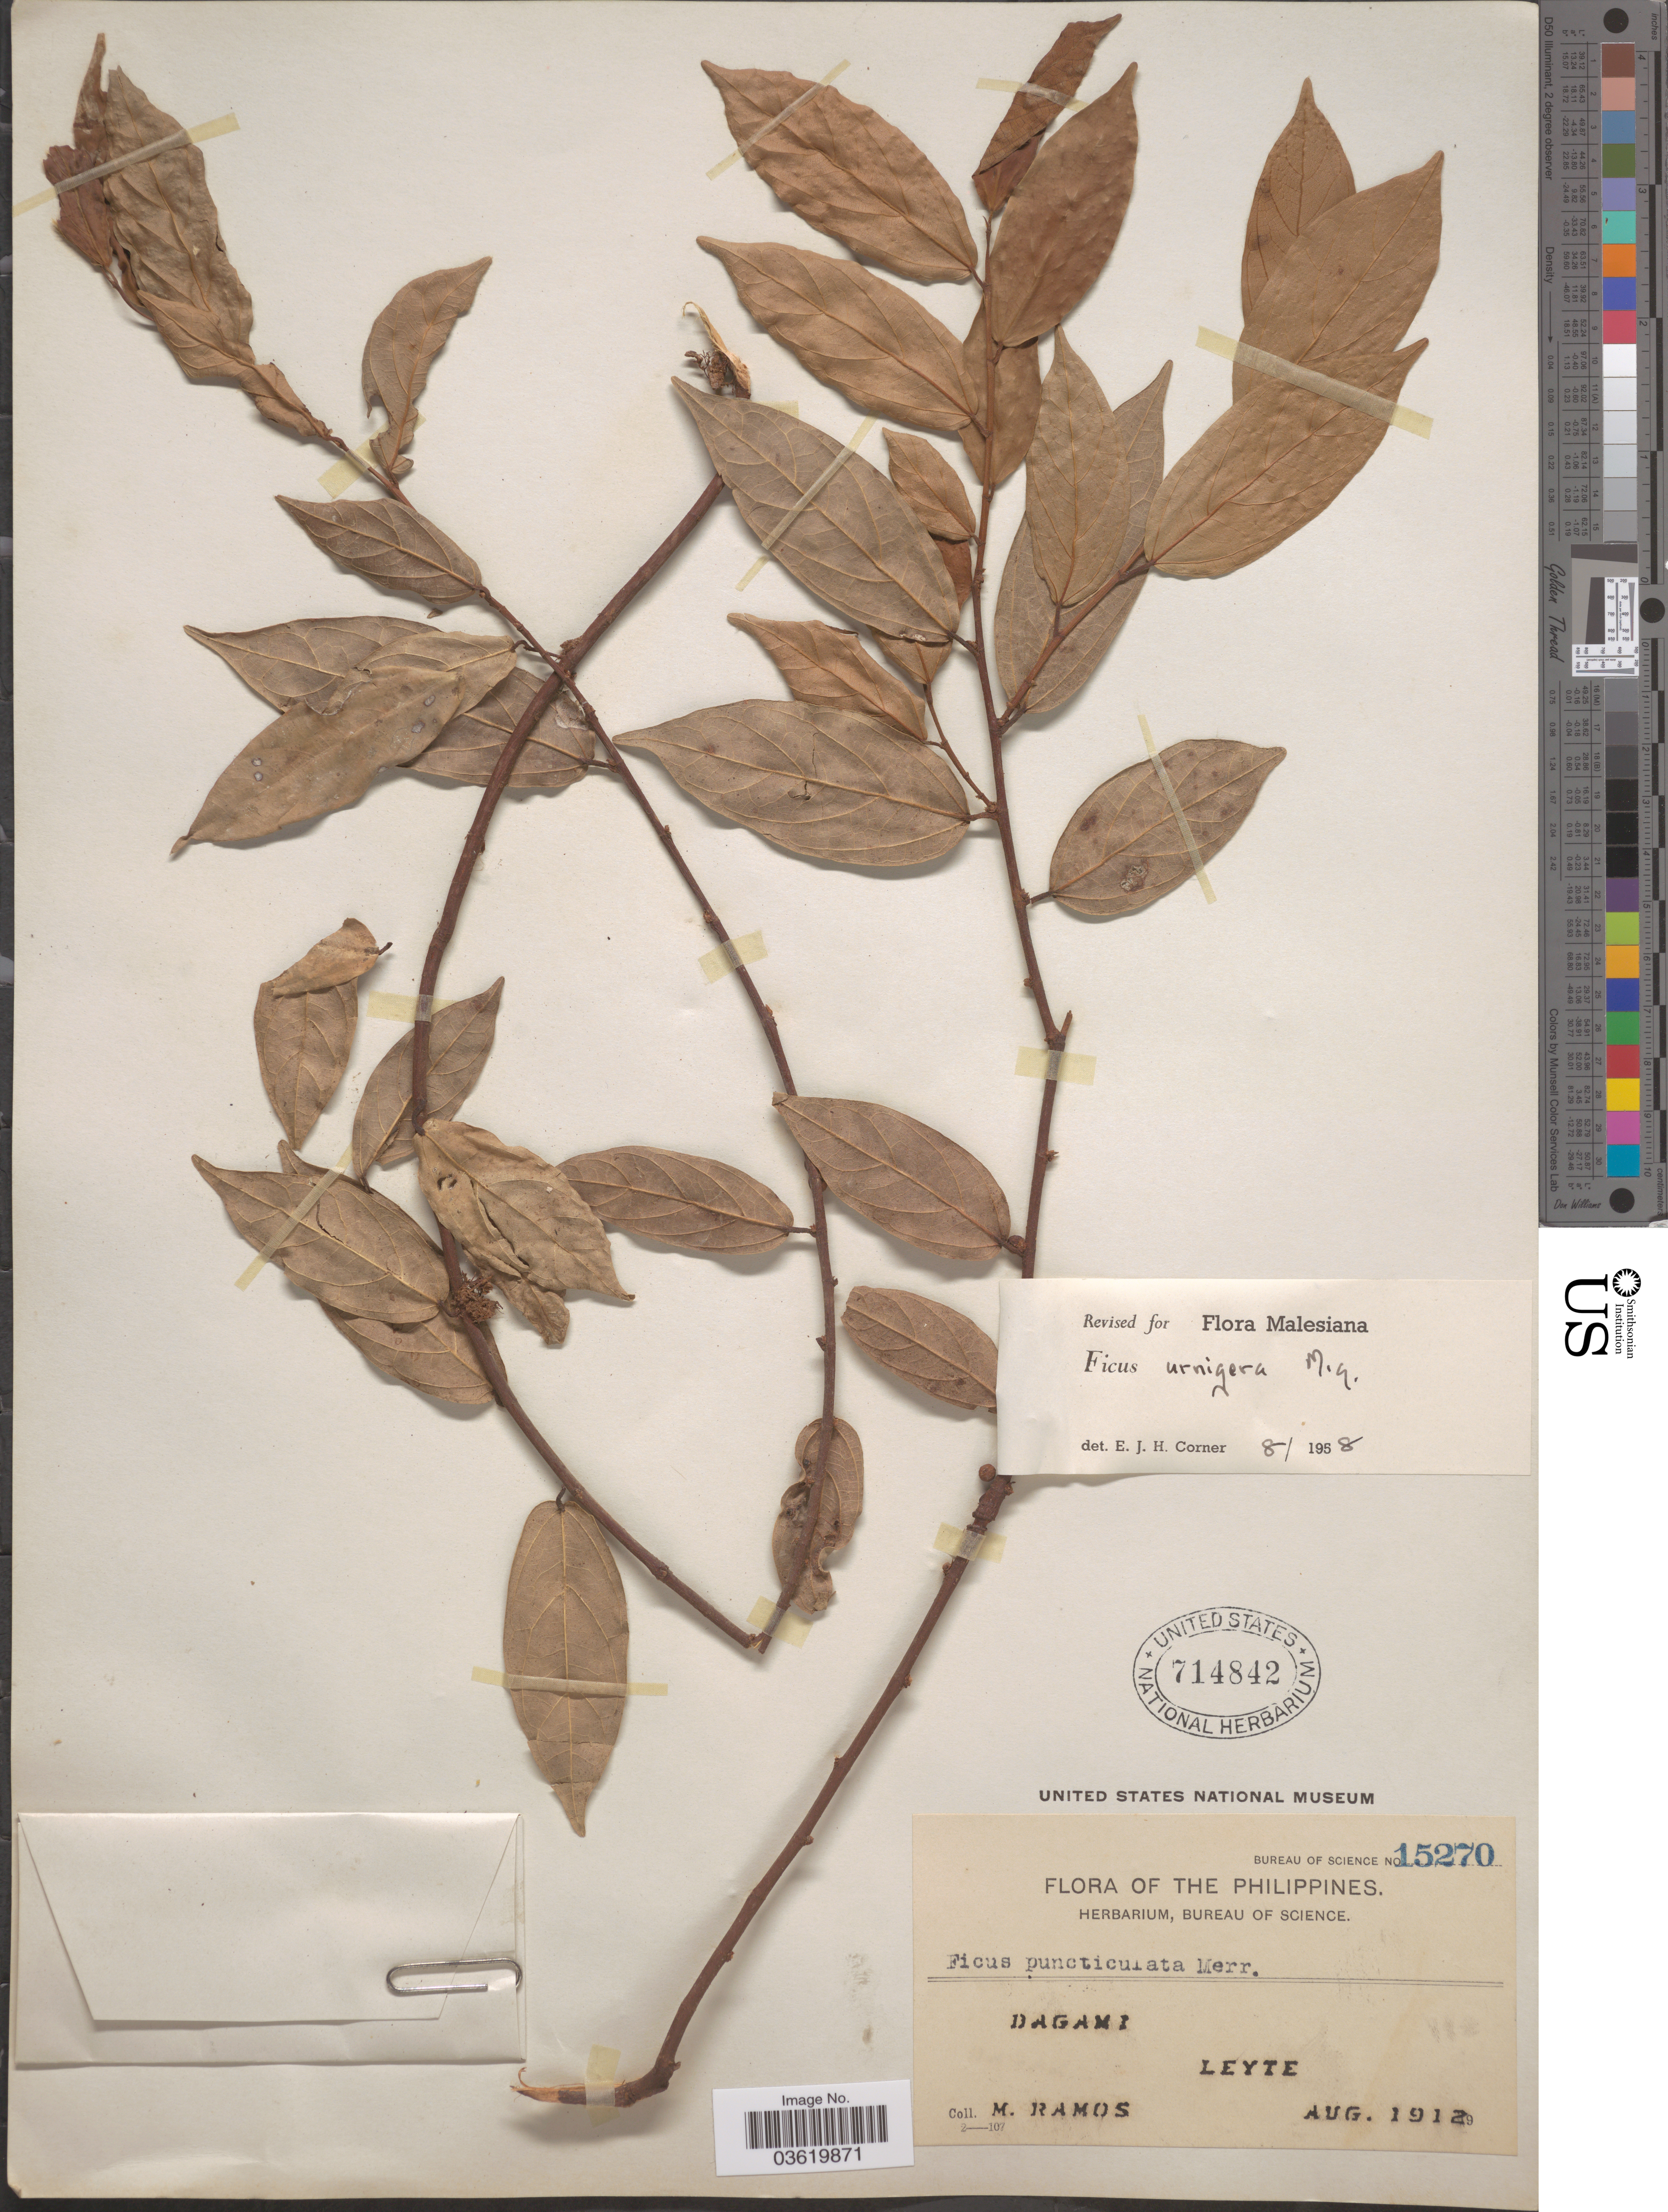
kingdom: Plantae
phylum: Tracheophyta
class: Magnoliopsida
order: Rosales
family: Moraceae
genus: Ficus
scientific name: Ficus urnigera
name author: Miq.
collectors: M. Ramos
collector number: Bureau of Science 15270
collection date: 1912-08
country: Philippines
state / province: Eastern Visayas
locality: Dagami, Leyte.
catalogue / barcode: US 714842